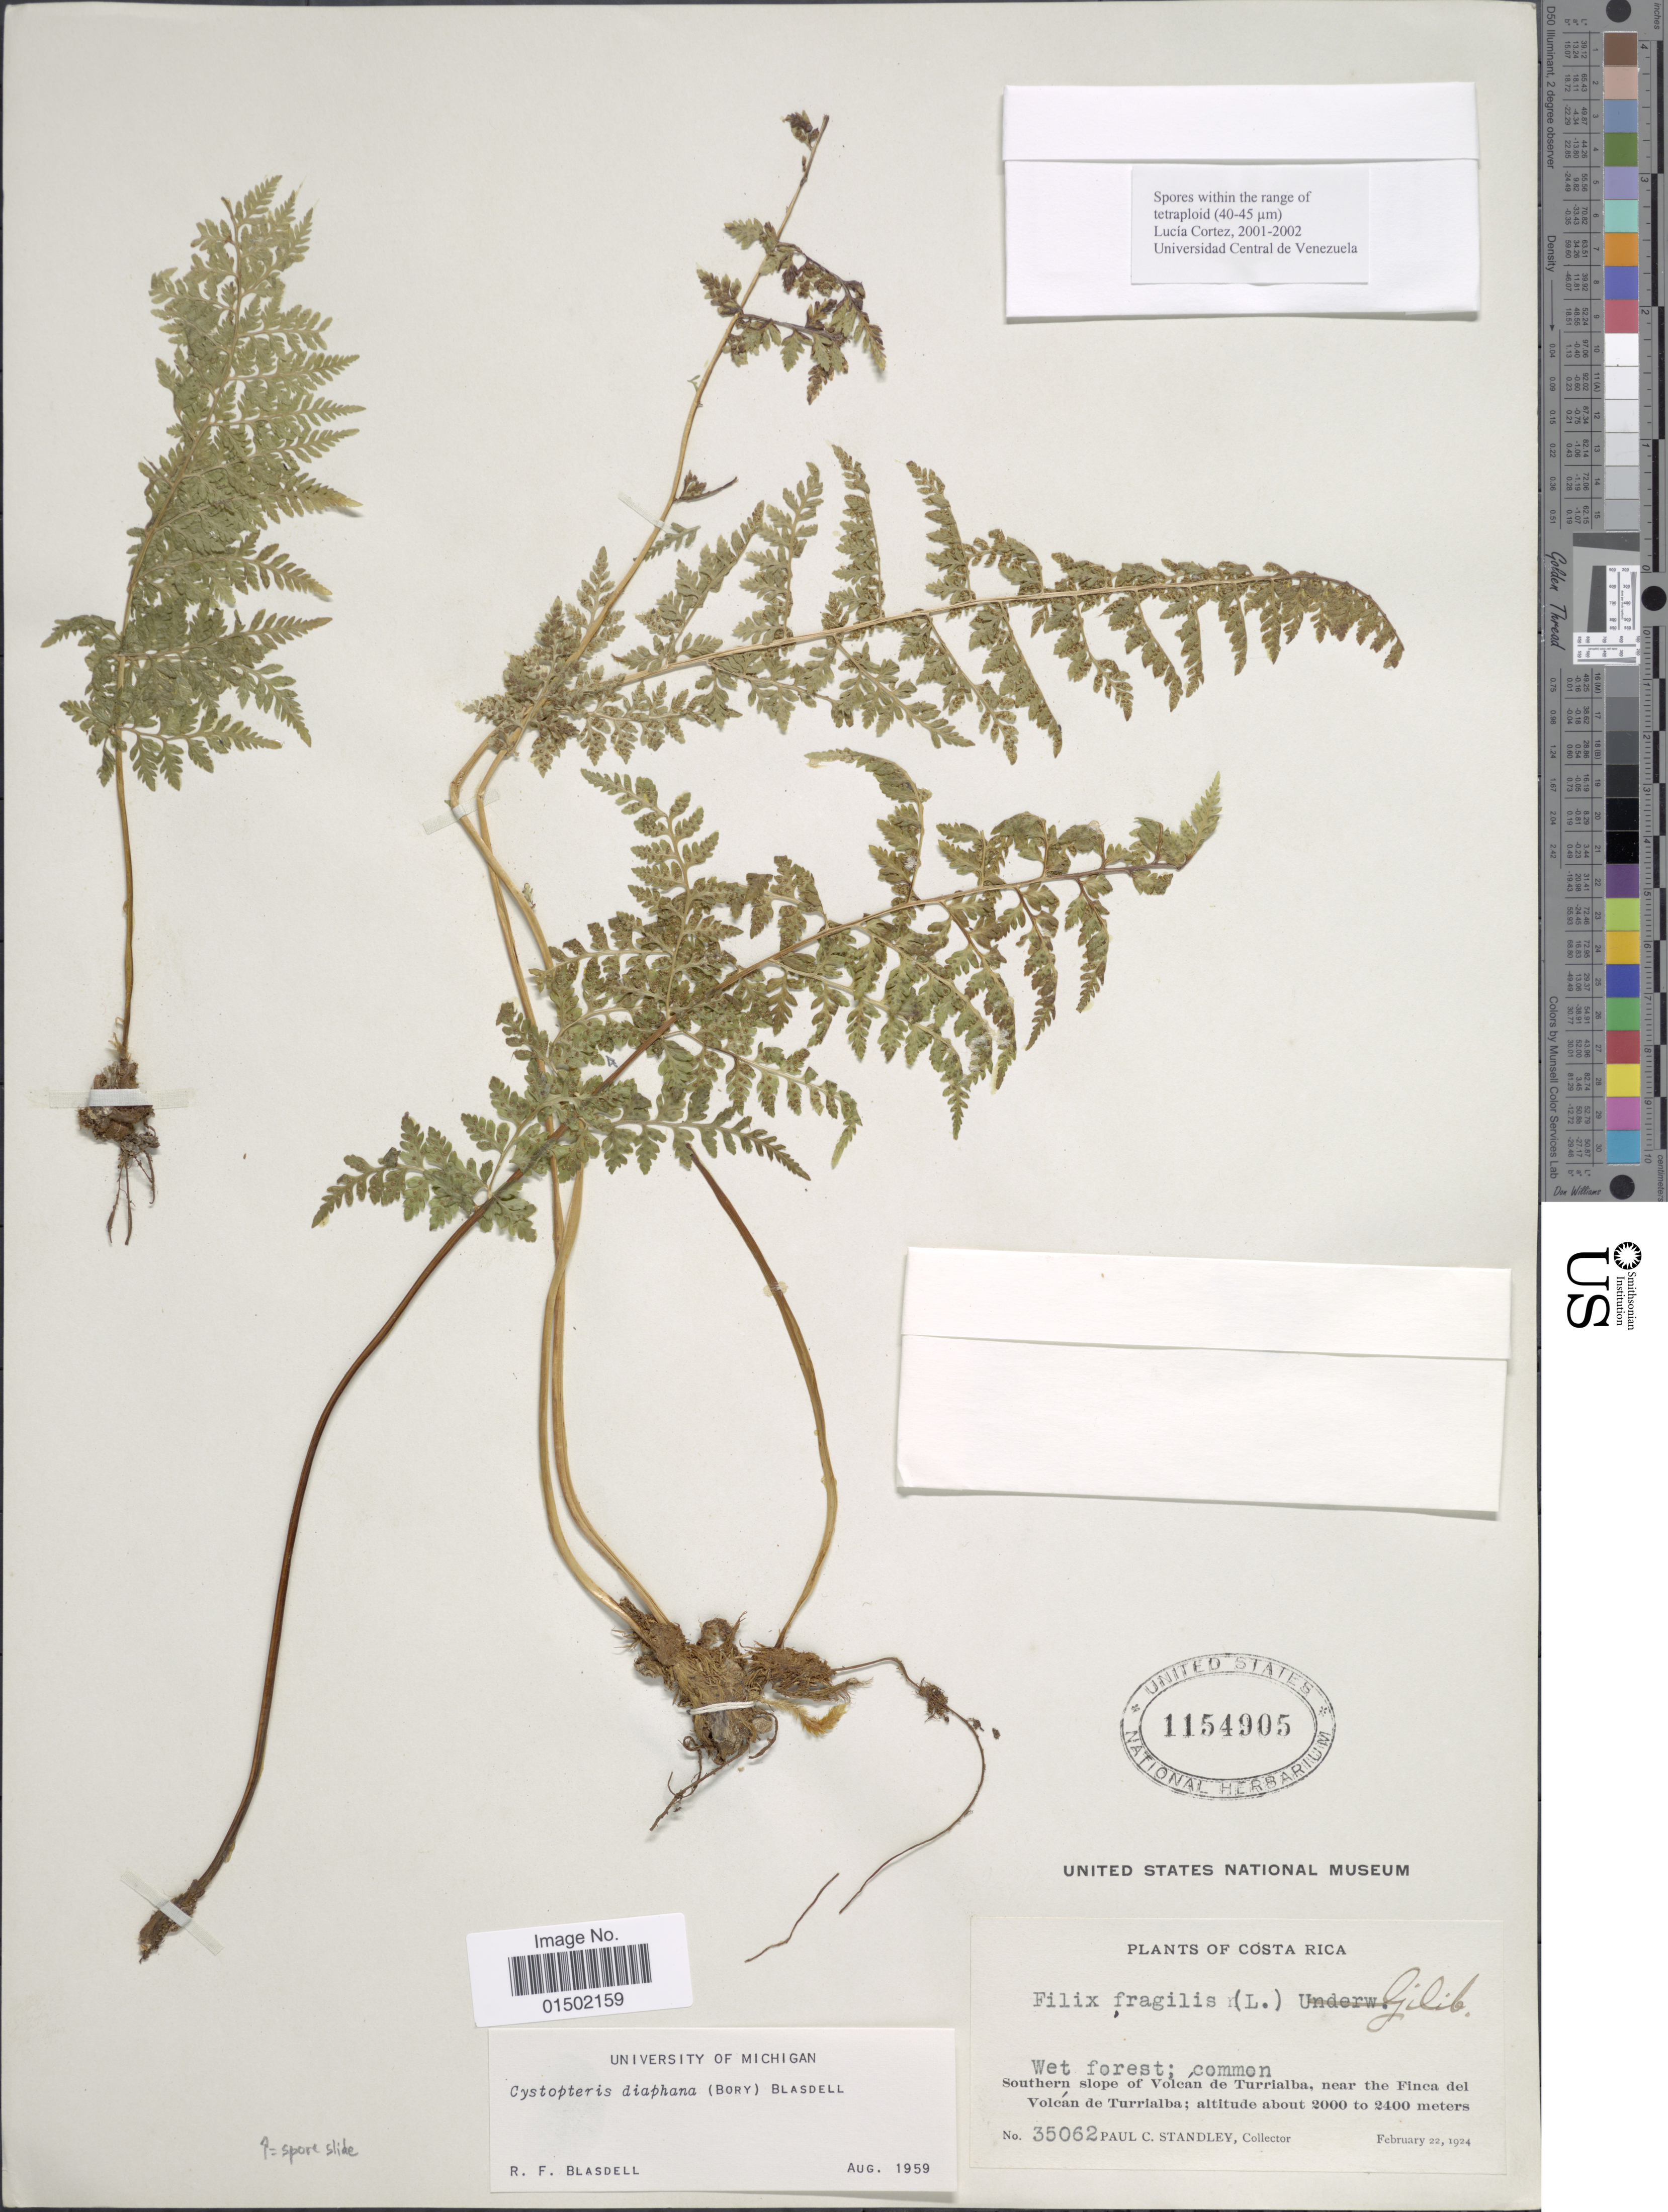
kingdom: Plantae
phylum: Tracheophyta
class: Polypodiopsida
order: Polypodiales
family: Cystopteridaceae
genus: Cystopteris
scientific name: Cystopteris diaphana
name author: (Bory) Blasdell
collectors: P. C. Standley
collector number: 35062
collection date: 1924-02-22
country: Costa Rica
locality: Southern slope of Volcan de Turrialba, near the Finca del Volcan de Turrialba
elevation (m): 2000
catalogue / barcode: US 1154905